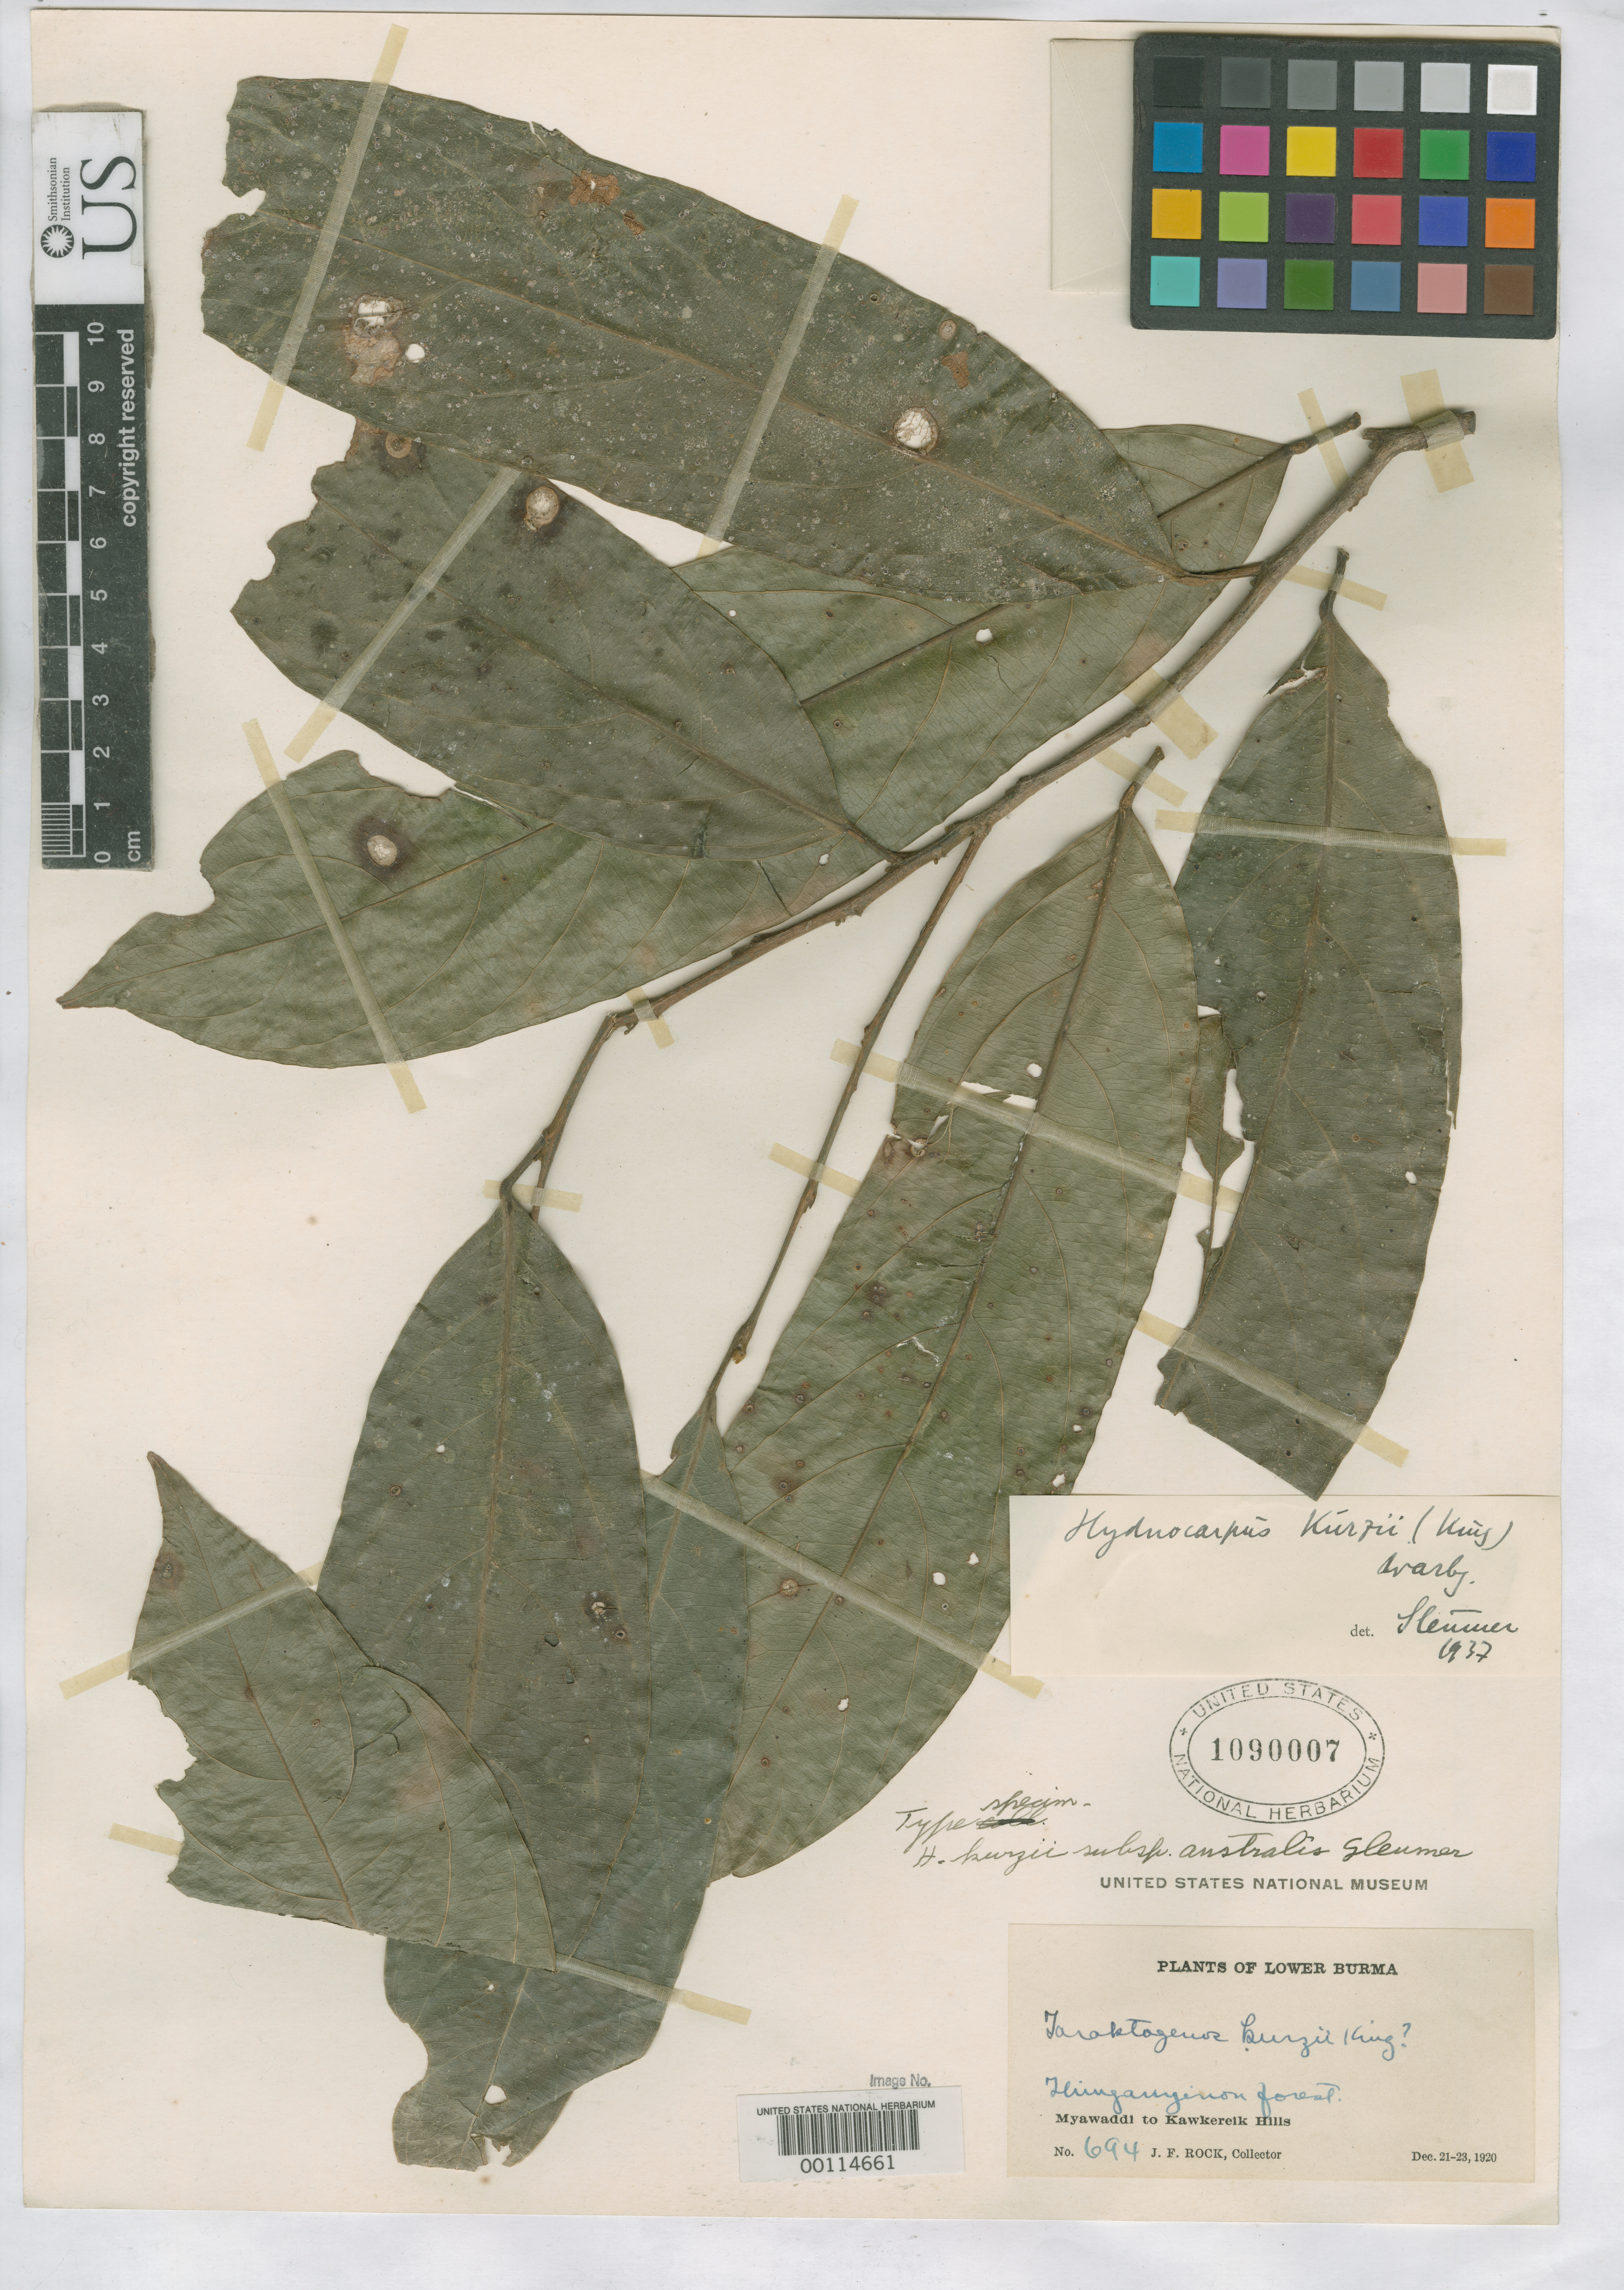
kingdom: Plantae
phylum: Tracheophyta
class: Magnoliopsida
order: Malpighiales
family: Achariaceae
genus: Hydnocarpus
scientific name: Hydnocarpus kurzii subsp. australis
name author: Sleumer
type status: Type Collection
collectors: J. F. Rock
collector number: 694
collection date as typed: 21 Dec 1920 to 23 Dec 1920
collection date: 1920-12-21/1920-12-23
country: Myanmar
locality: Myawaddi to Kawkereik Hills, Thingayinon Forest.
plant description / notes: Unclear from protologue whether all 3 consecutively numbered sheets (USNH 1090005, 1090006, 1090007) comprise holotype; USNH 1090007 is annotated "type specimen", USNH 1090006 is annotated "type".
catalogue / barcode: US 1090007